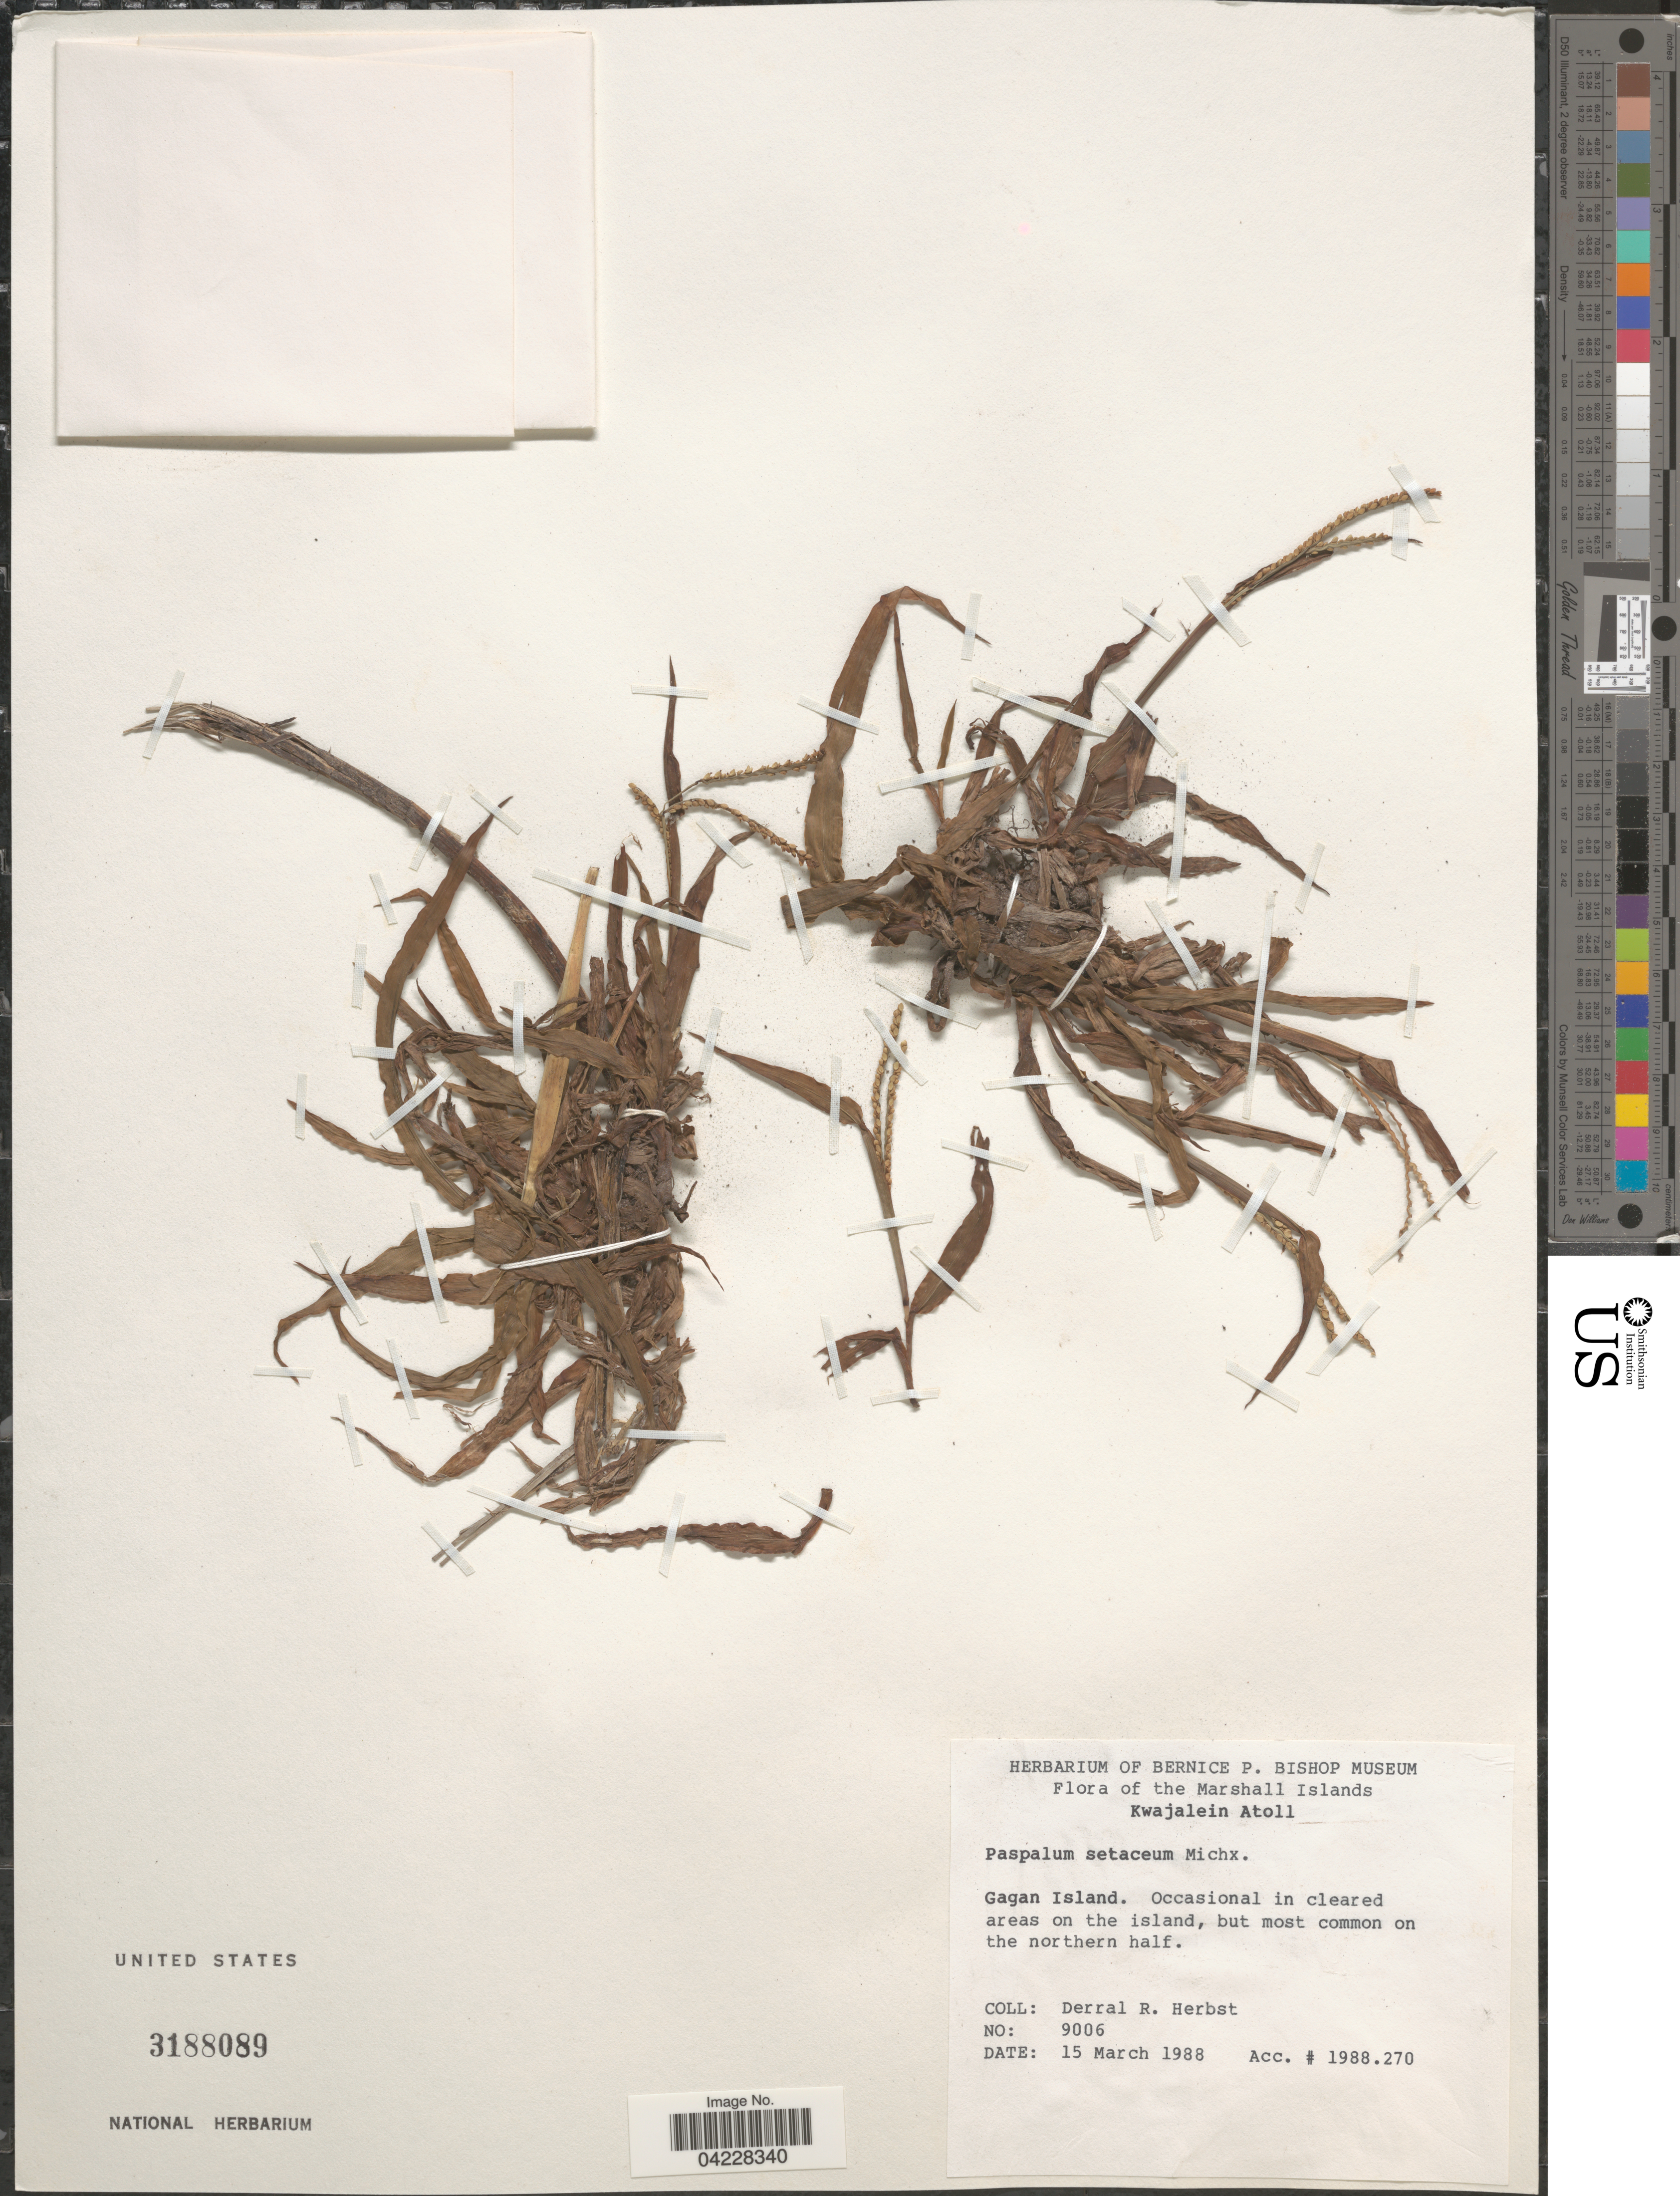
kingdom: Plantae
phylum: Tracheophyta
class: Liliopsida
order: Poales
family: Poaceae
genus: Paspalum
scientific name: Paspalum setaceum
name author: Michx.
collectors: D. R. Herbst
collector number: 9006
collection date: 1988-03-15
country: Marshall Islands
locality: Kwajalein Atoll. Gagan Island. Occasional in cleared areas on the island, but most common on the northern half.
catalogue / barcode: US 3188089